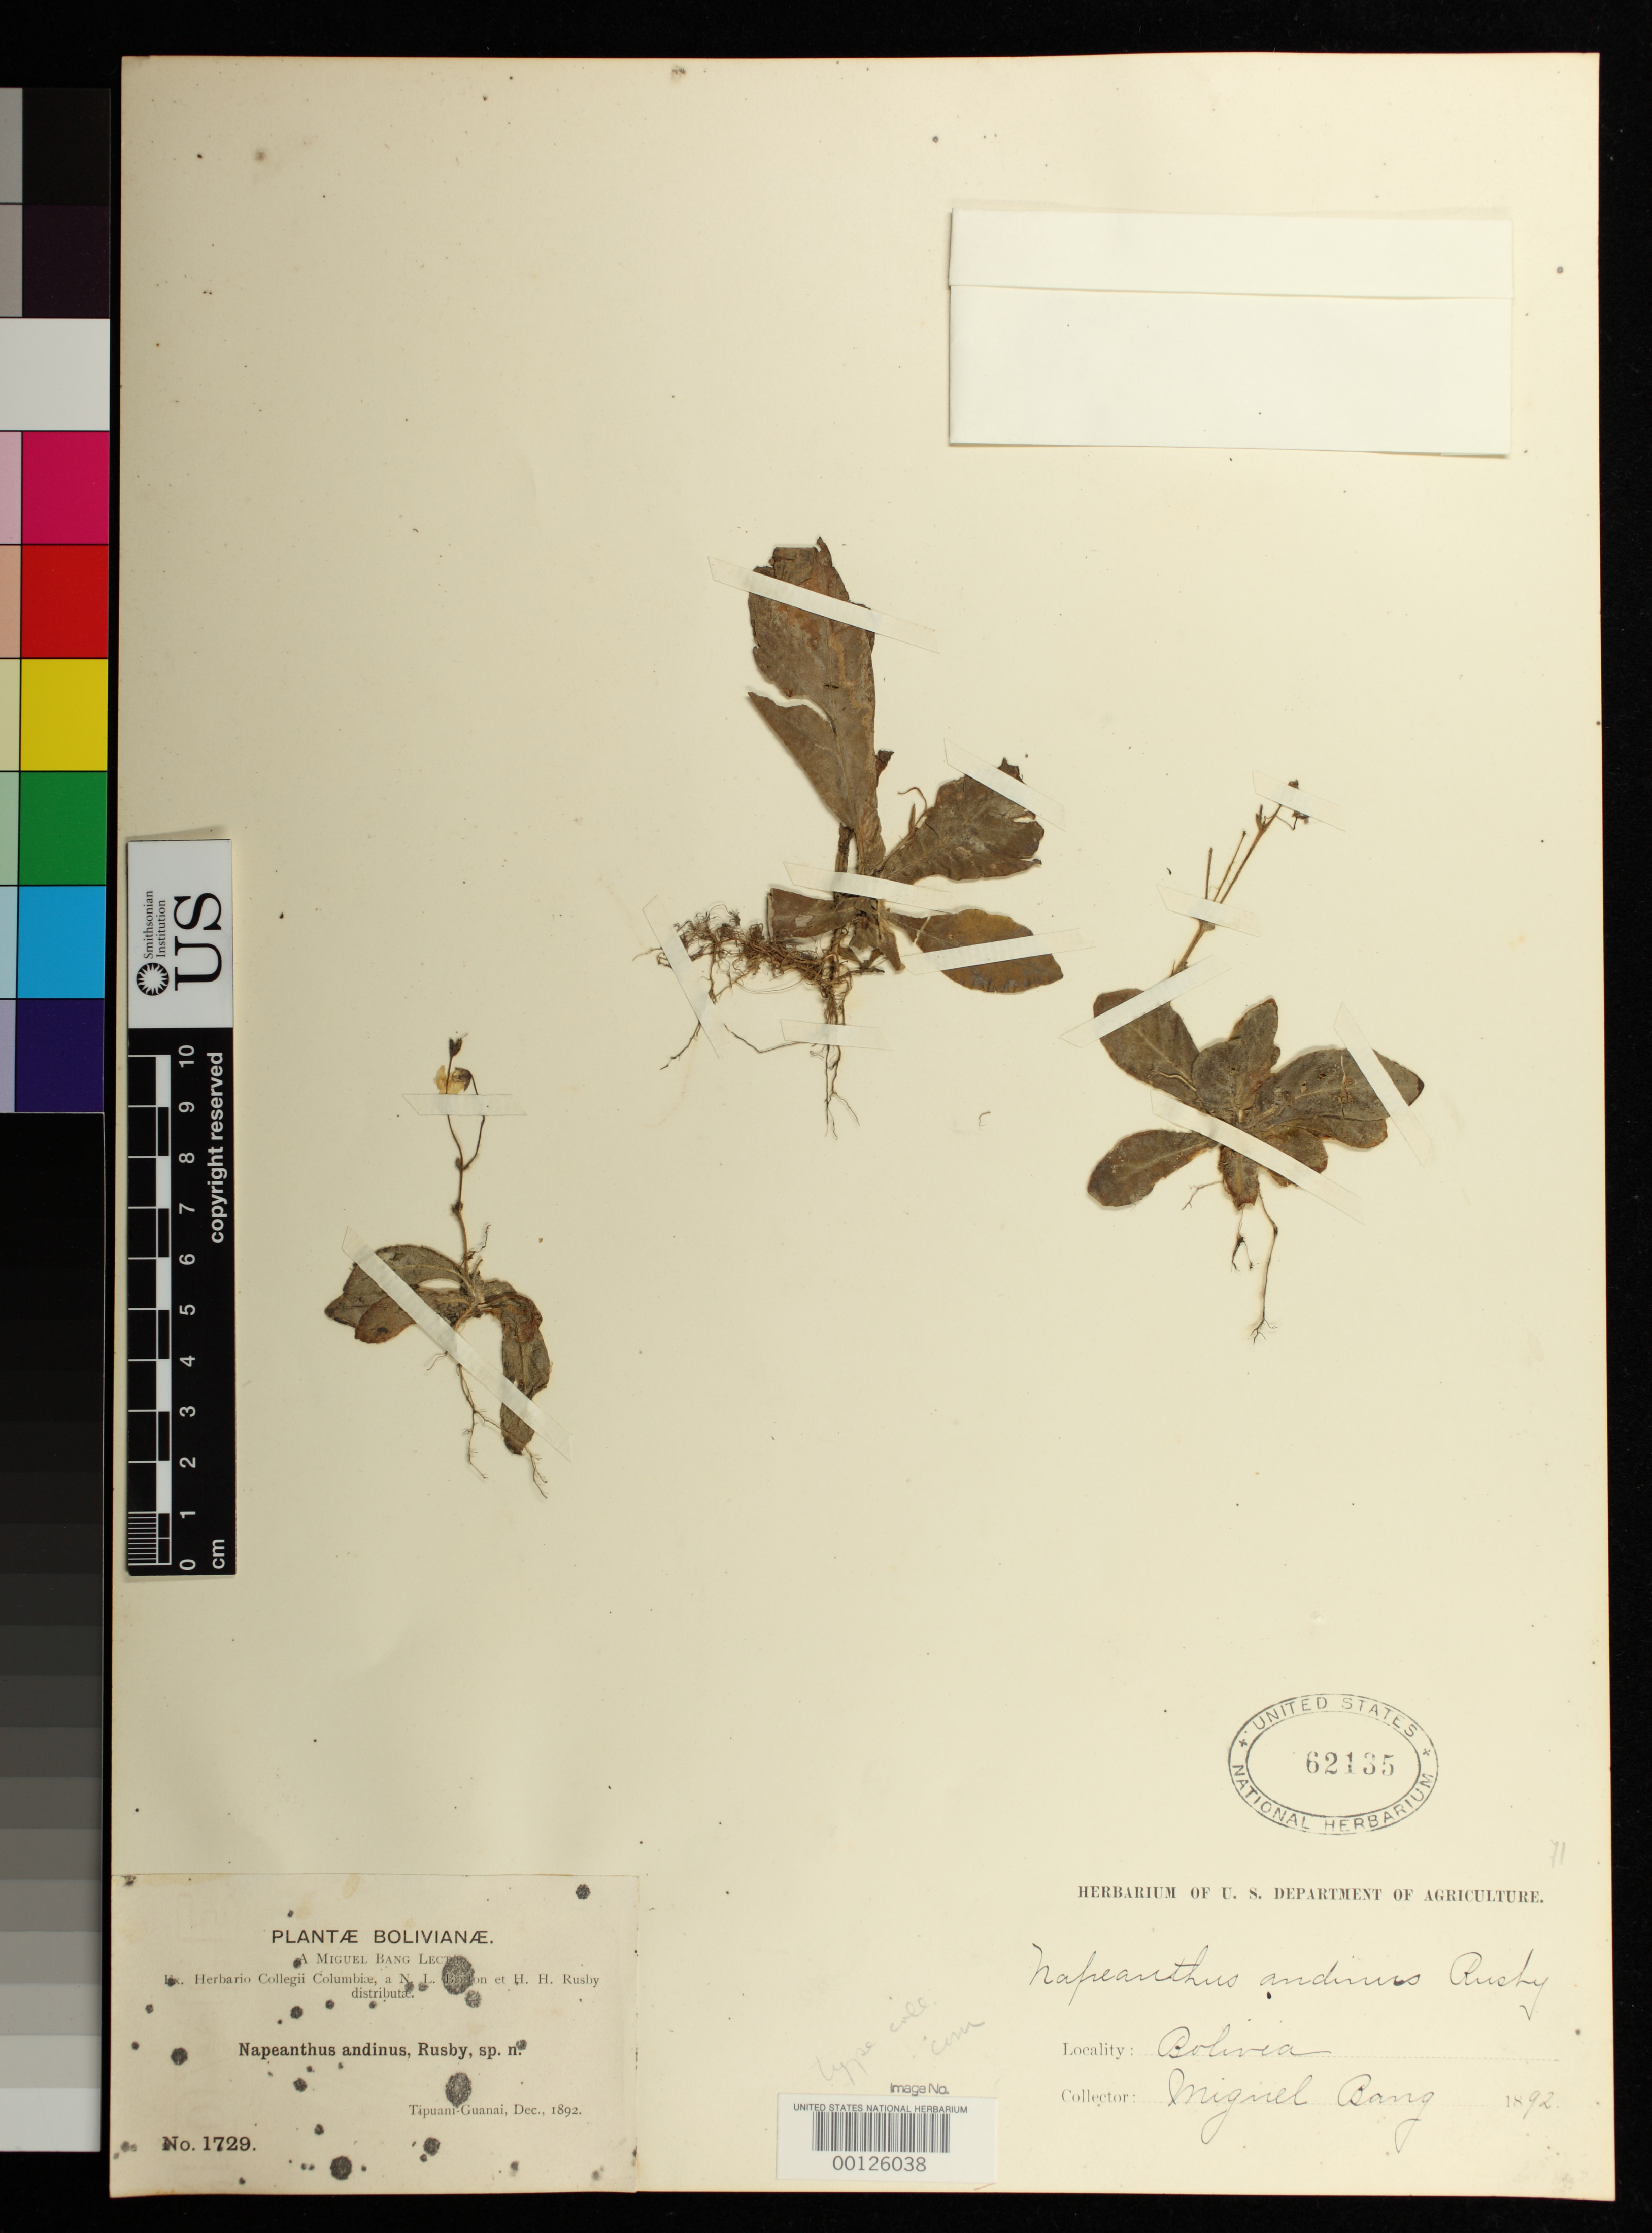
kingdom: Plantae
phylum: Tracheophyta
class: Magnoliopsida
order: Lamiales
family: Gesneriaceae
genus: Napeanthus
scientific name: Napeanthus andinus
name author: Rusby ex Donn. Sm.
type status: Isotype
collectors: M. Bang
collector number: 1729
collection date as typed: Dec 1892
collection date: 1892-12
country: Bolivia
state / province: La Paz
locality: Tipuani-Guanai.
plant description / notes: Name later published with full description by Rusby (1896, Mem. Torrey Bot. Club 6: 98) as isonym; name was validated by Donnell Smith in 1895 (K. Gandhi, pers. email to J.K. Boggan, Sept. 2010).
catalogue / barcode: US 62135